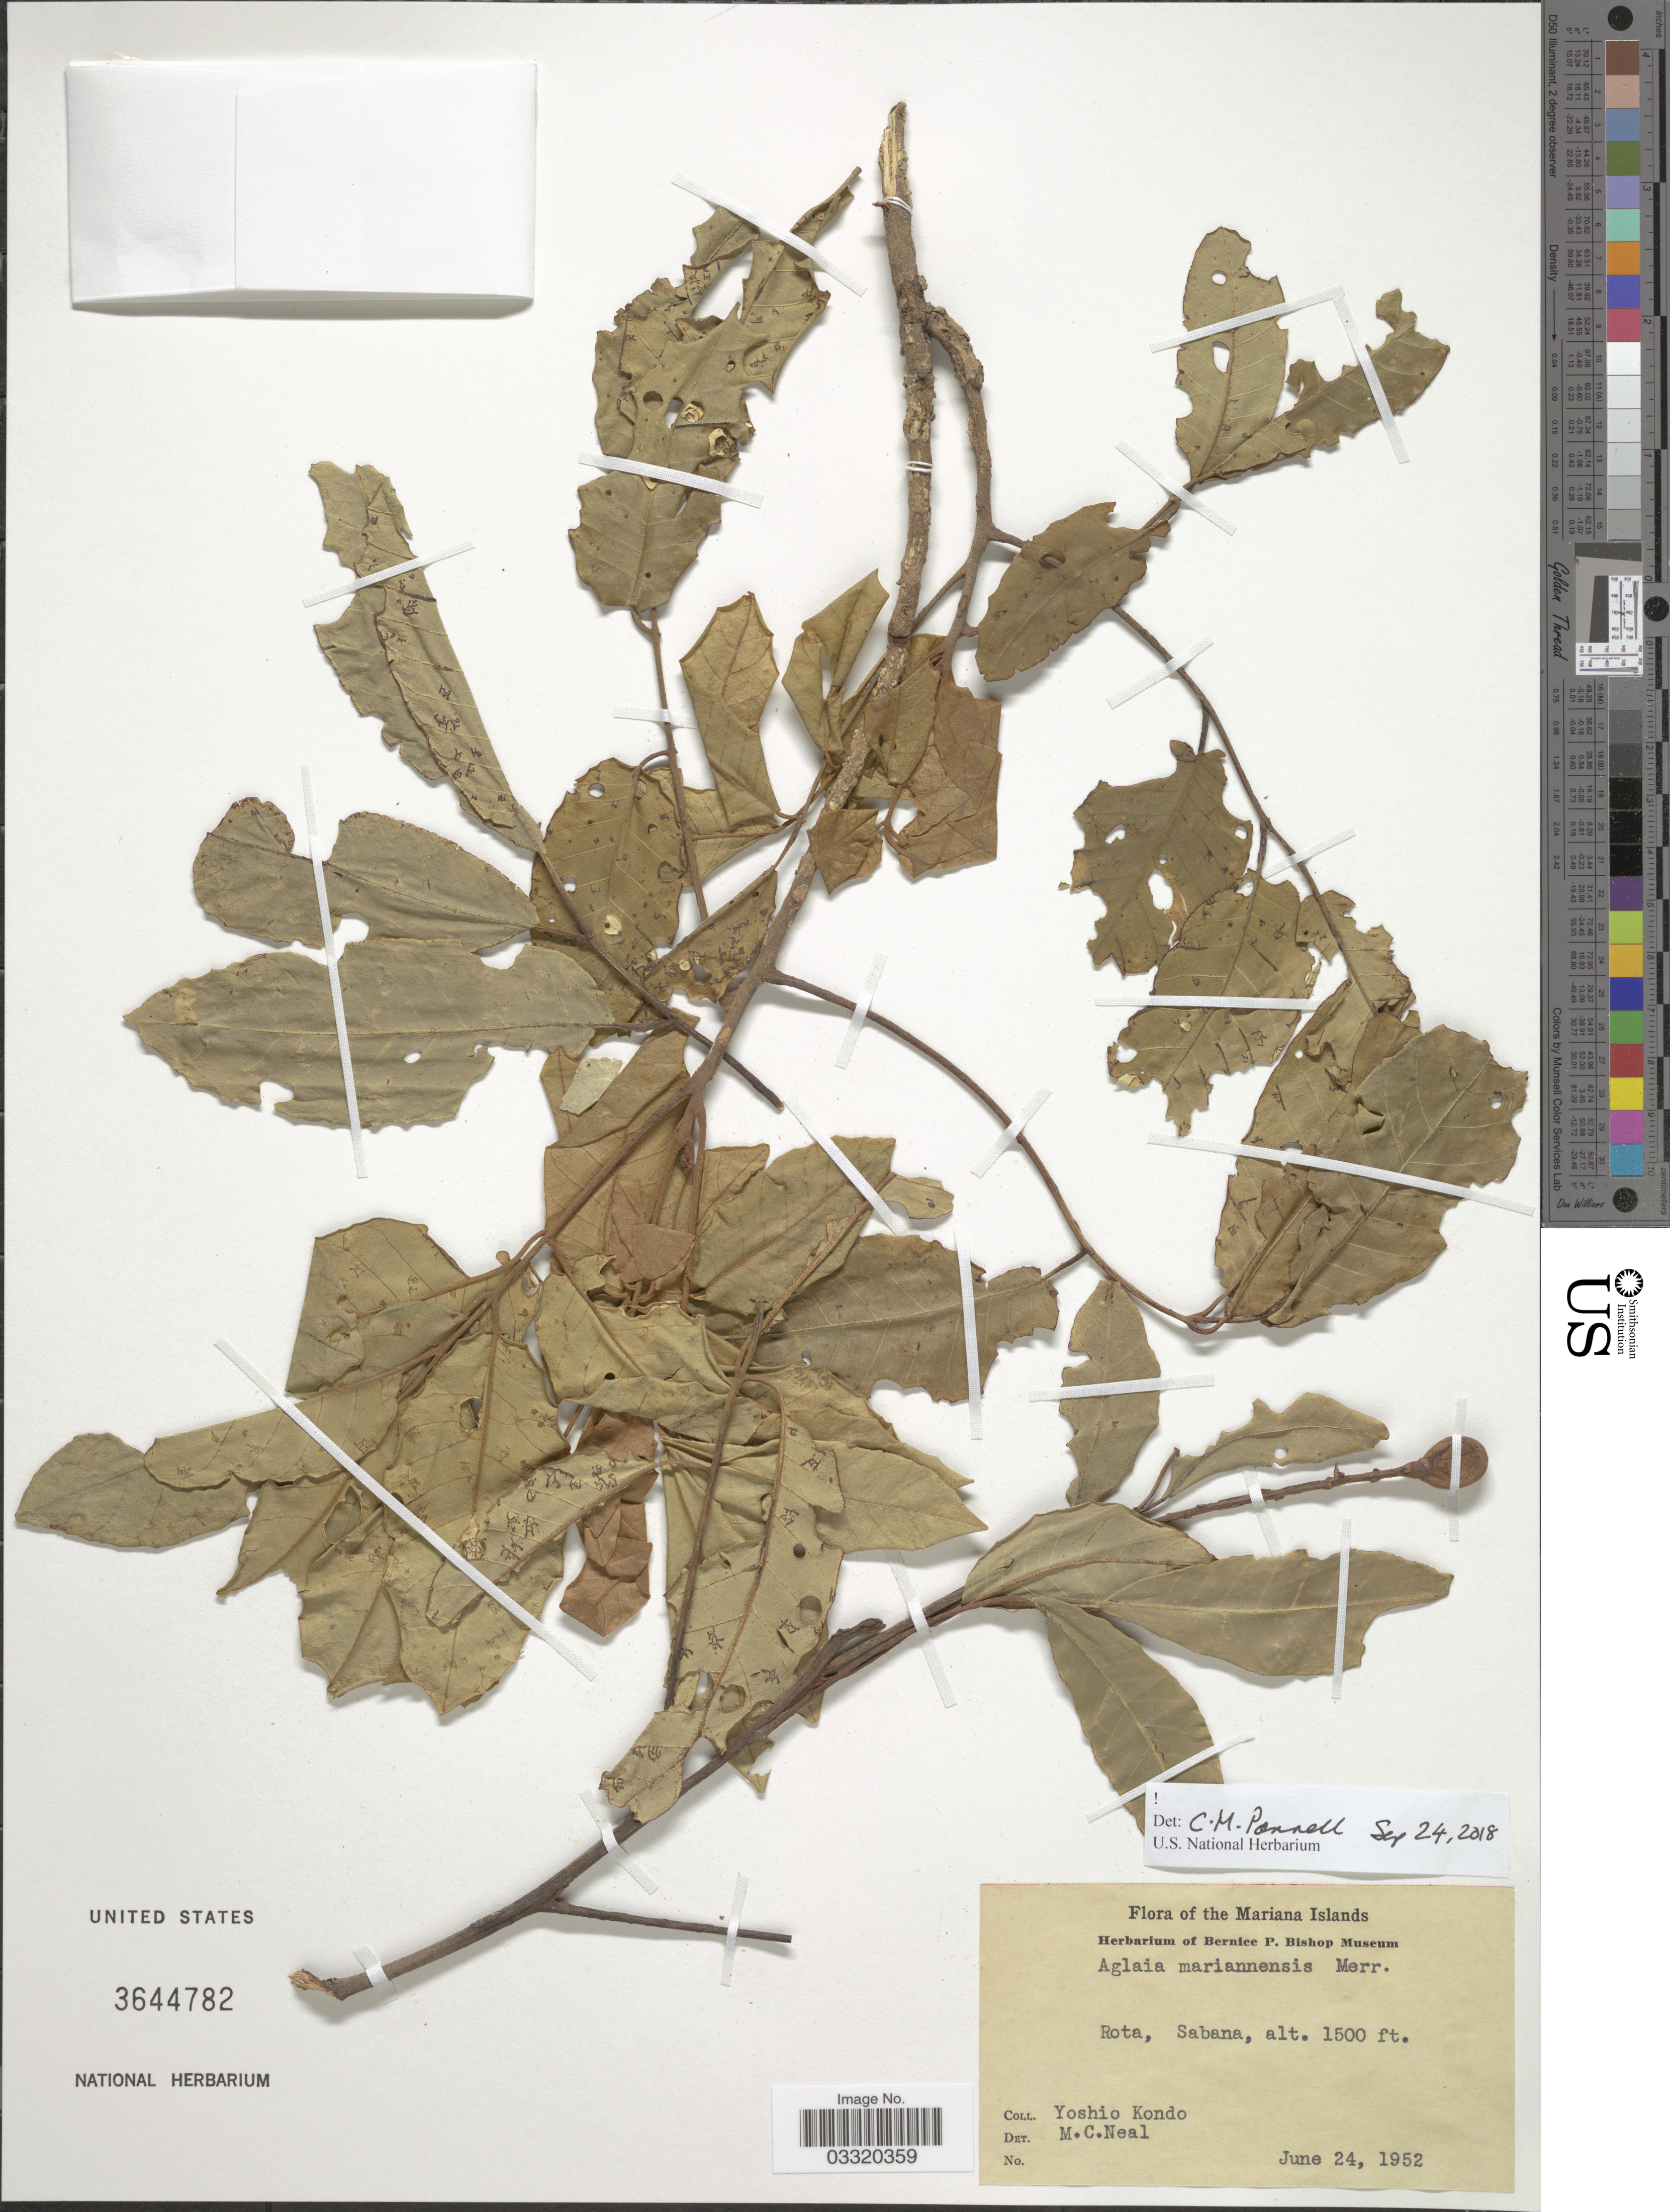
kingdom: Plantae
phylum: Tracheophyta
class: Magnoliopsida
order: Sapindales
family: Meliaceae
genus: Aglaia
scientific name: Aglaia mariannensis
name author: Merr.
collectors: Y. Kondo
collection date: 1952-06-24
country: Northern Mariana Islands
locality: Mariana Islands. Rota, Sabana.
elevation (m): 457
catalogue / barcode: US 3644782